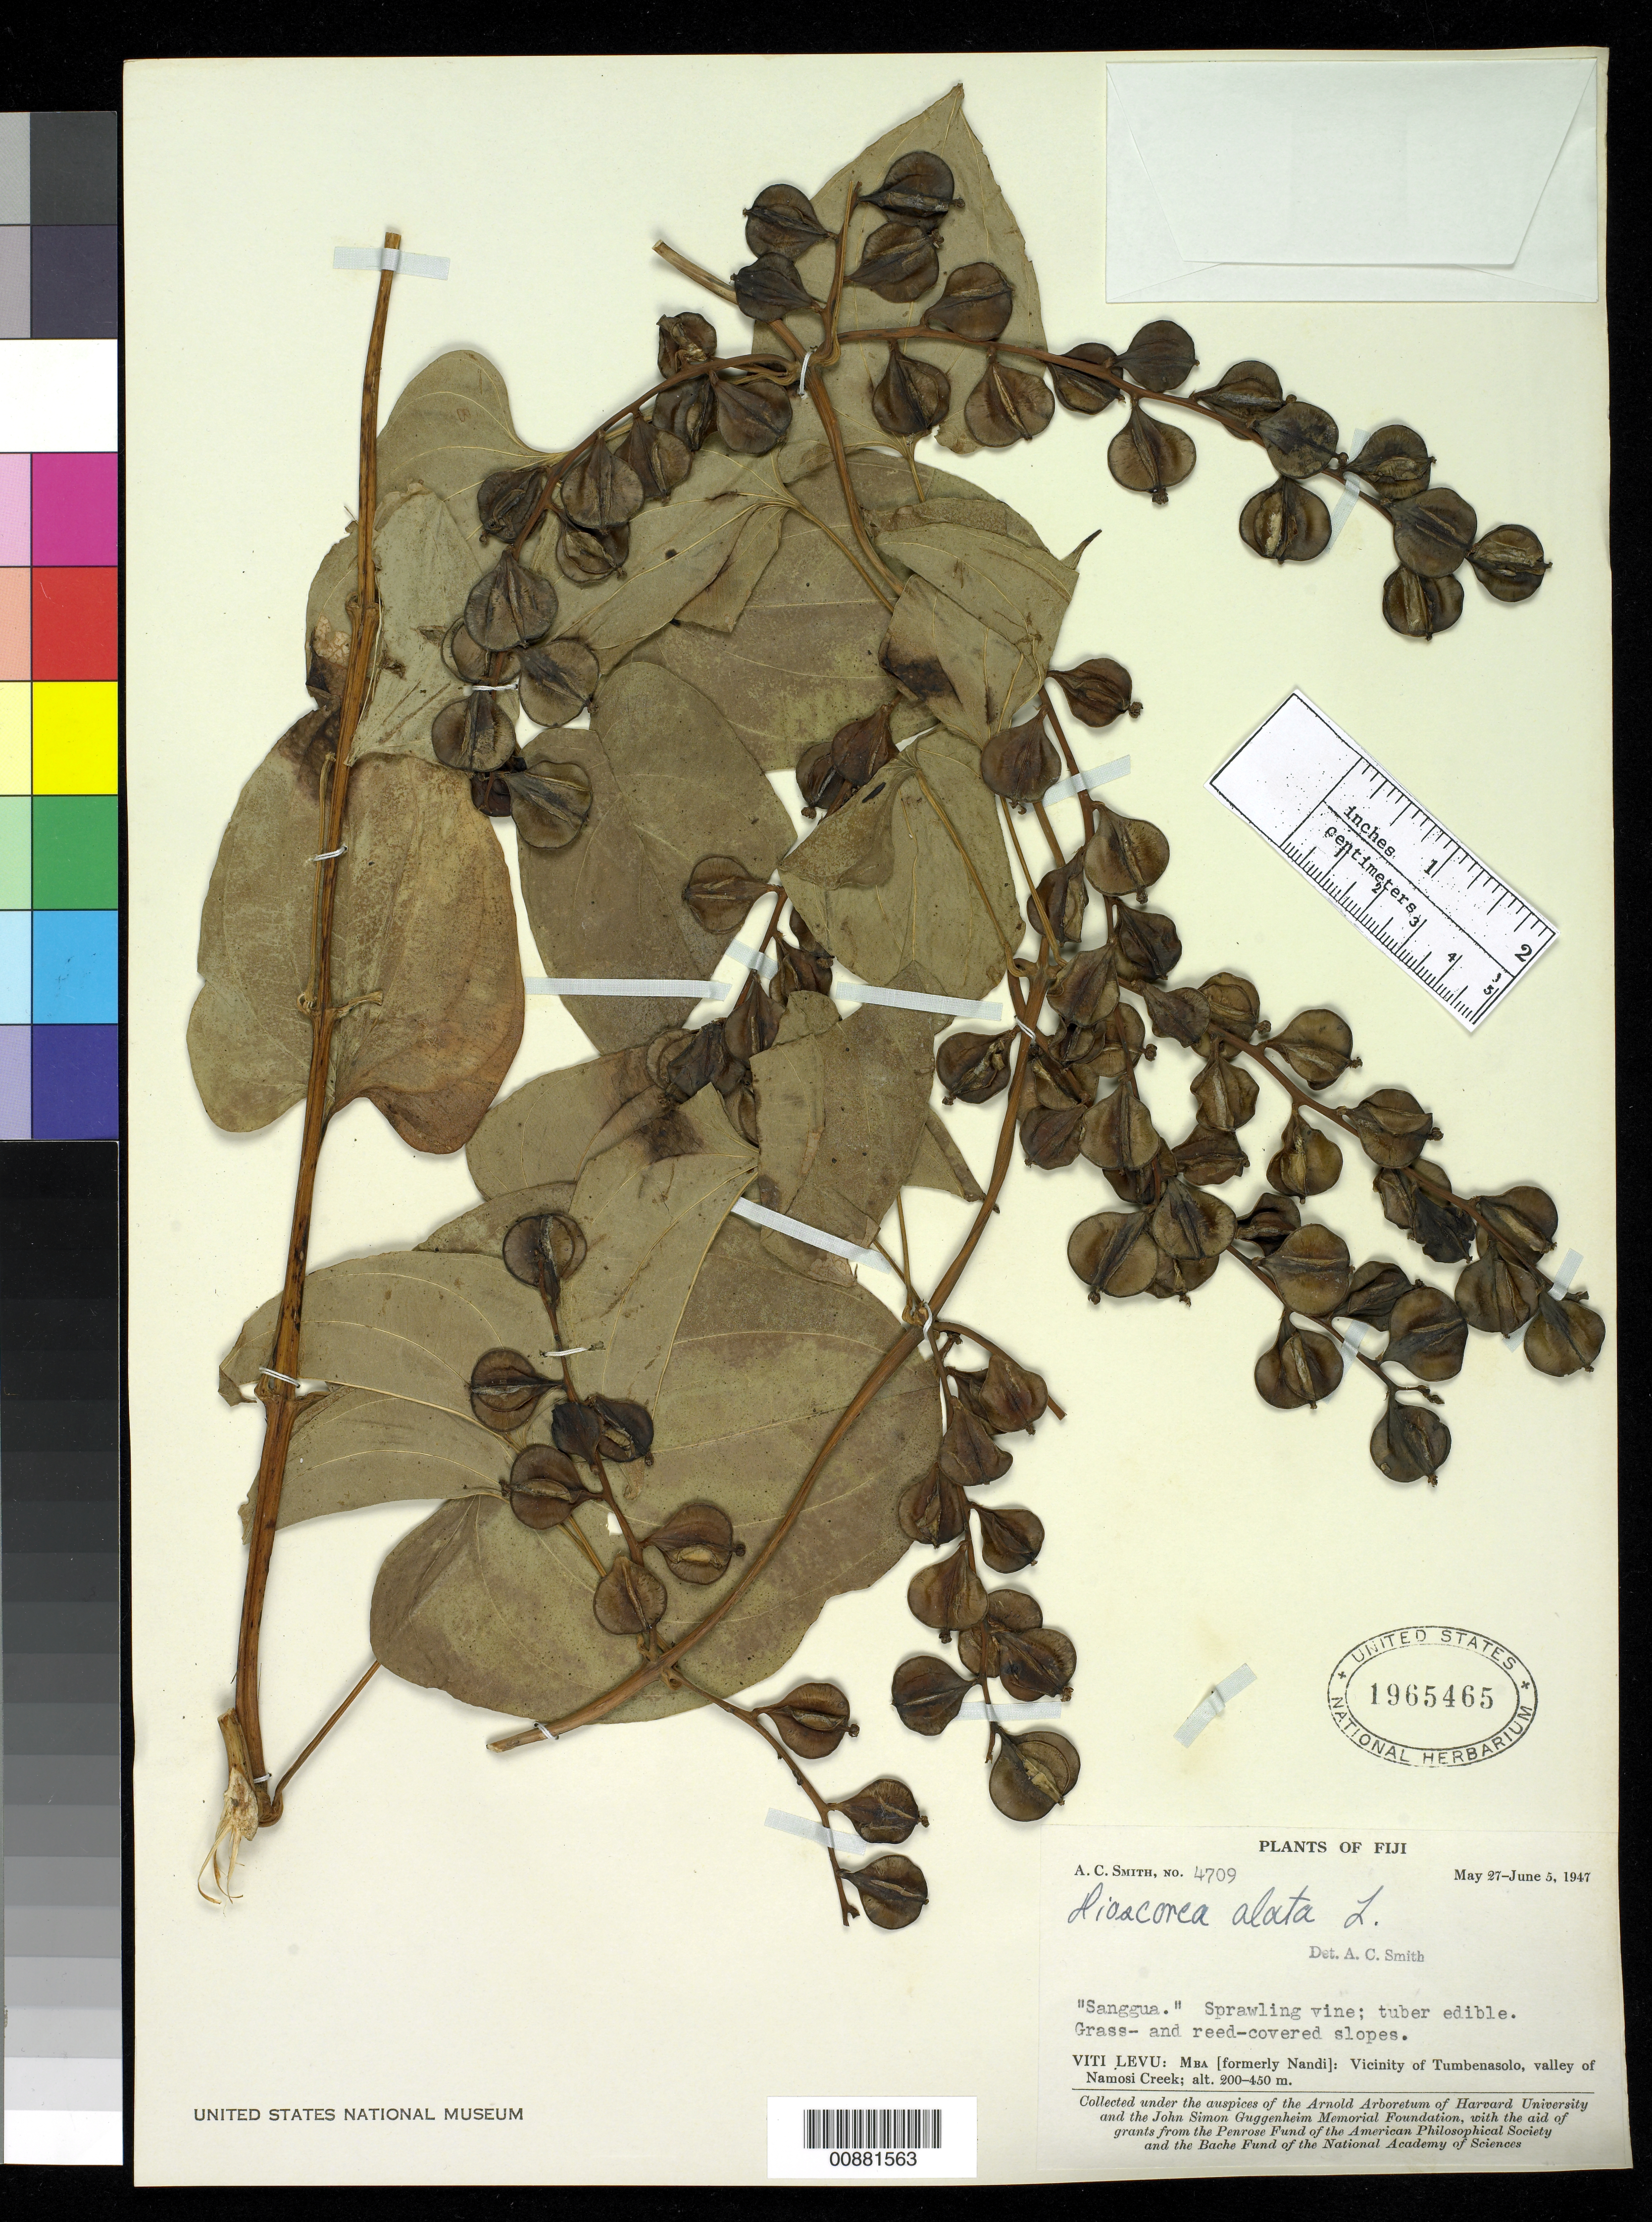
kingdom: Plantae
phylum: Tracheophyta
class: Liliopsida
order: Dioscoreales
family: Dioscoreaceae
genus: Dioscorea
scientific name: Dioscorea alata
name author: L.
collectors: C. A. Smith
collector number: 4709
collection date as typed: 27 May 1947 to 05 Jun 1947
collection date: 1947-05-27/1947-06-05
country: Fiji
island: Viti Levu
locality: Mba [formerly Nandi], vicinity of Tumbenasolo, valley of Namosi Creek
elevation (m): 200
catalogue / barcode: US 1965465